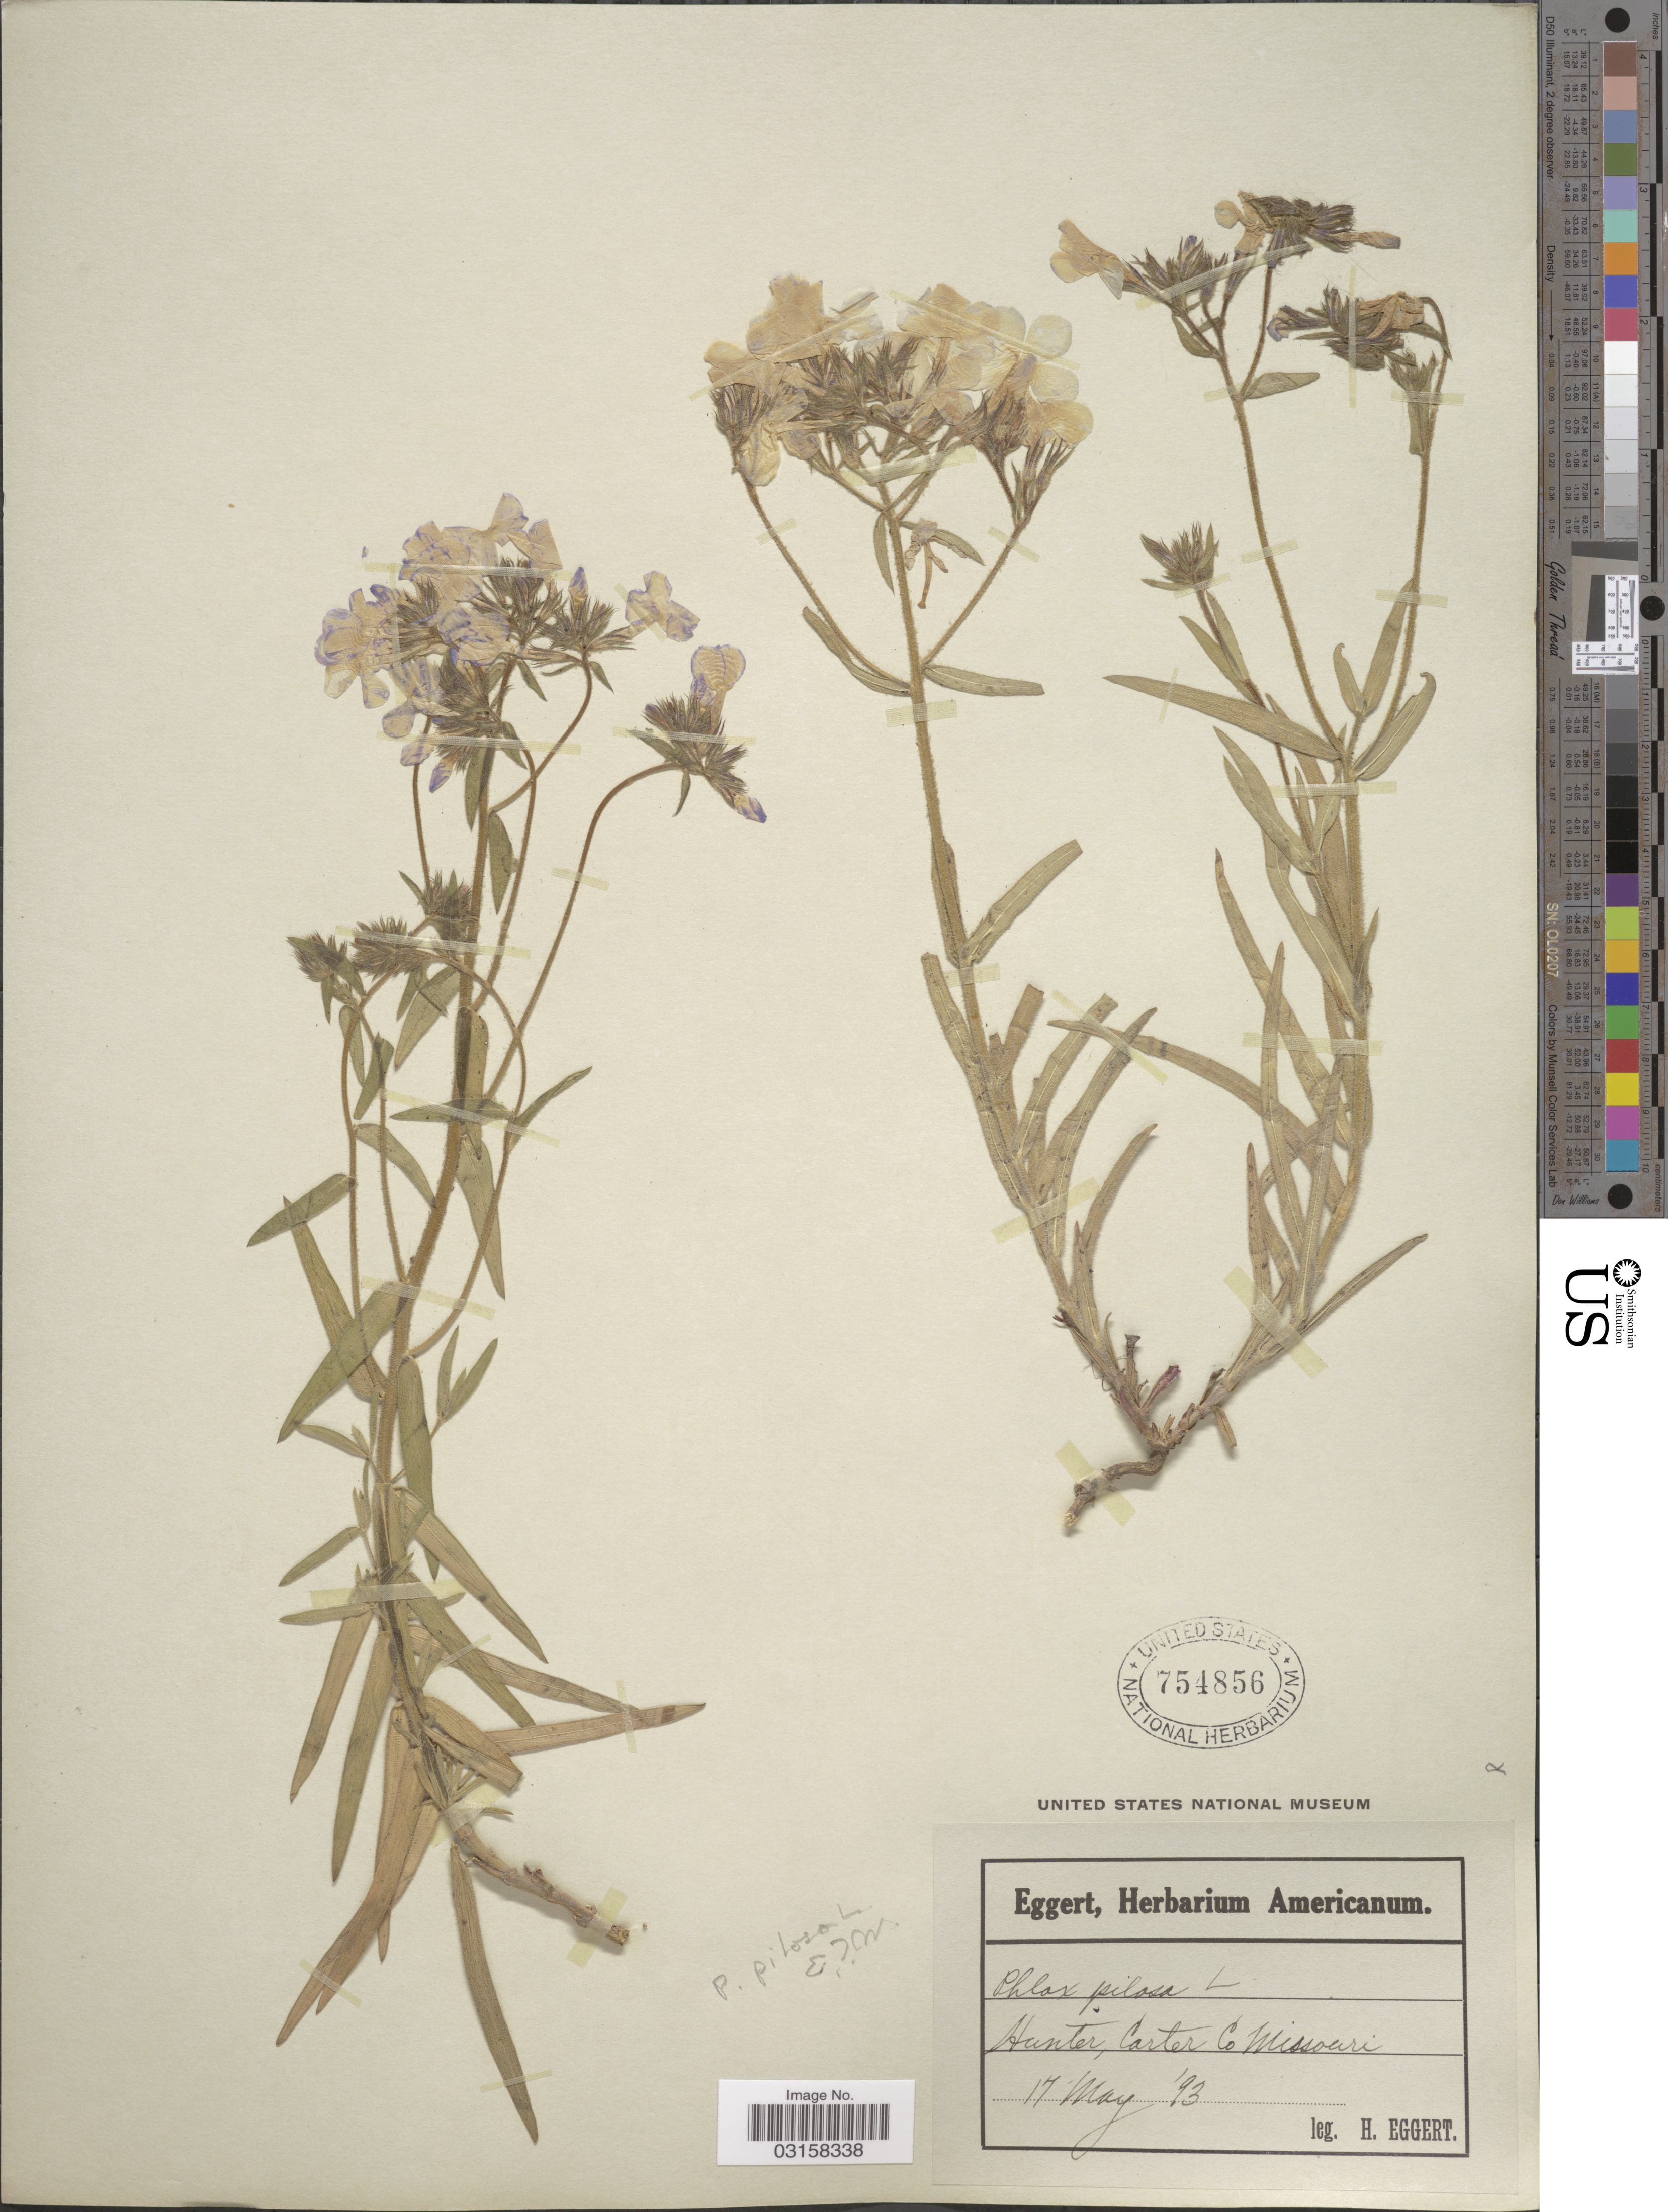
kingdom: Plantae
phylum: Tracheophyta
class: Magnoliopsida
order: Ericales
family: Polemoniaceae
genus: Phlox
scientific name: Phlox pilosa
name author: L.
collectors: H. Eggert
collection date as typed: Transcribed d/m/y: 17/5/93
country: United States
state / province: Missouri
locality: Hunter, Carter Co.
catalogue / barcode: US 754856